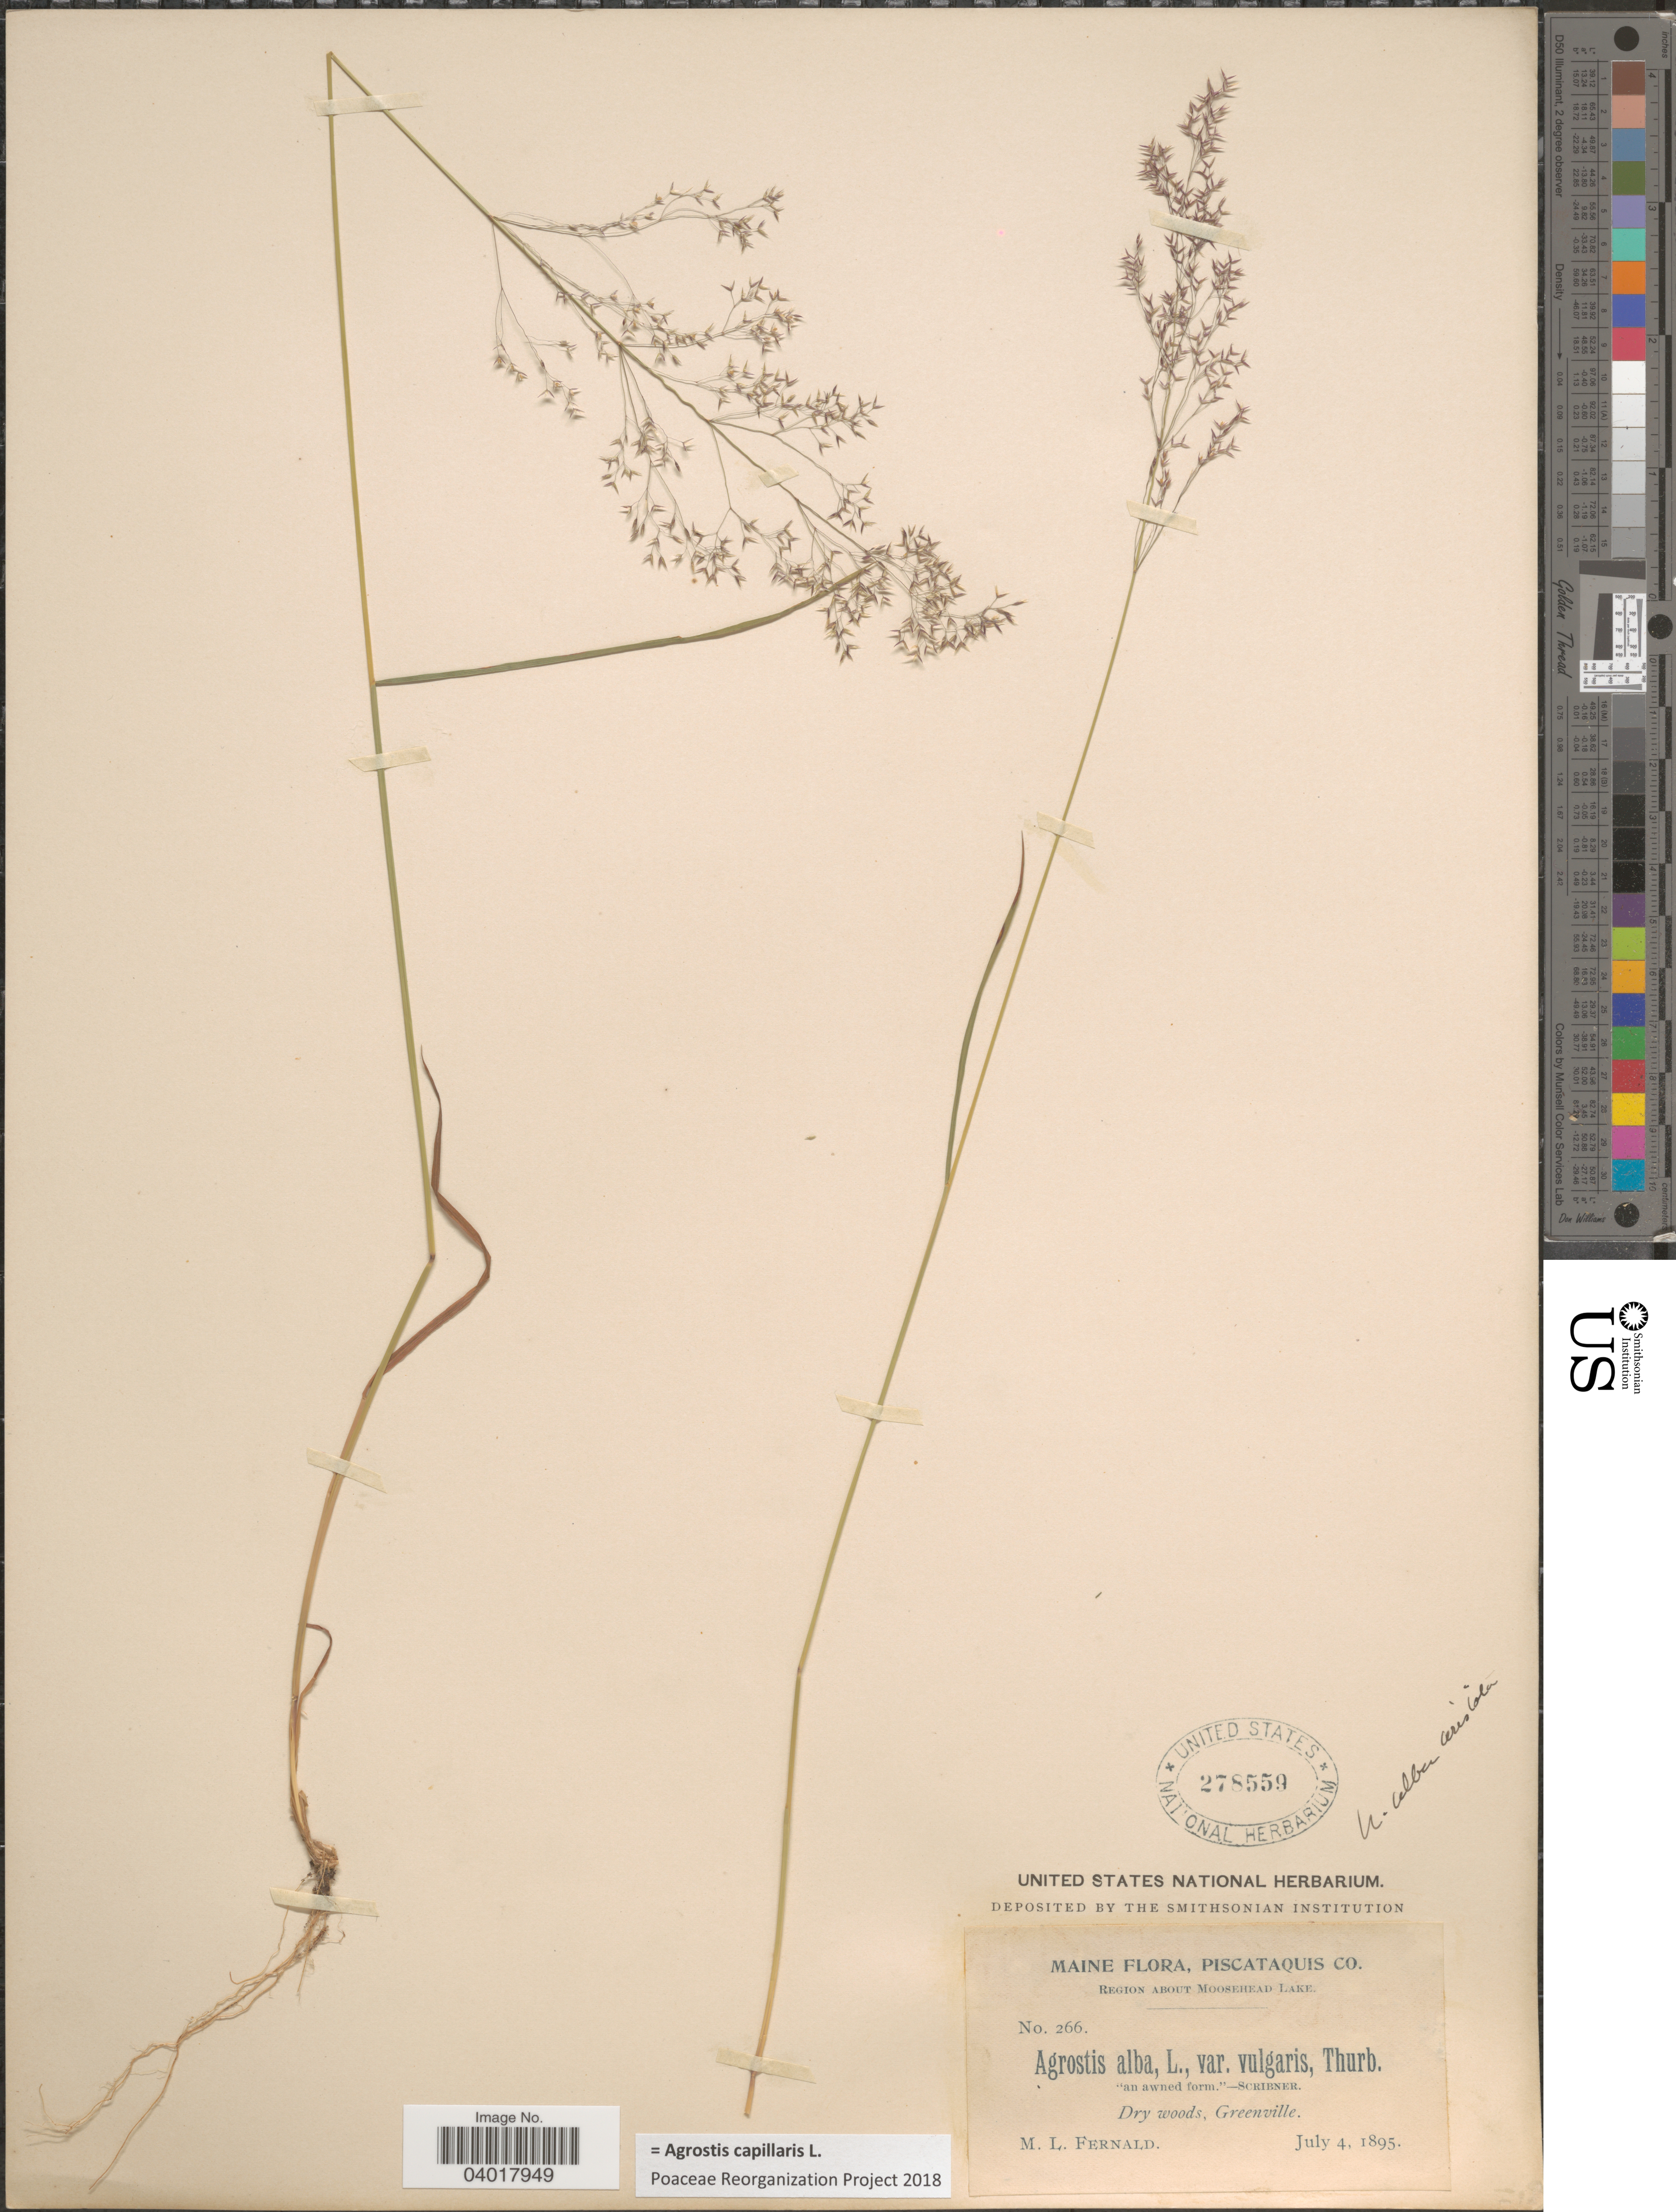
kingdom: Plantae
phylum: Tracheophyta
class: Liliopsida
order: Poales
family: Poaceae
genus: Agrostis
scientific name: Agrostis capillaris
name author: L.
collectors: M. L. Fernald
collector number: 266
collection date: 1895-07-04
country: United States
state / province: Maine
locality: Piscataquis Co. Region about Moosehead Lake. Dry woods, Greenville.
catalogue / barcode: US 278559